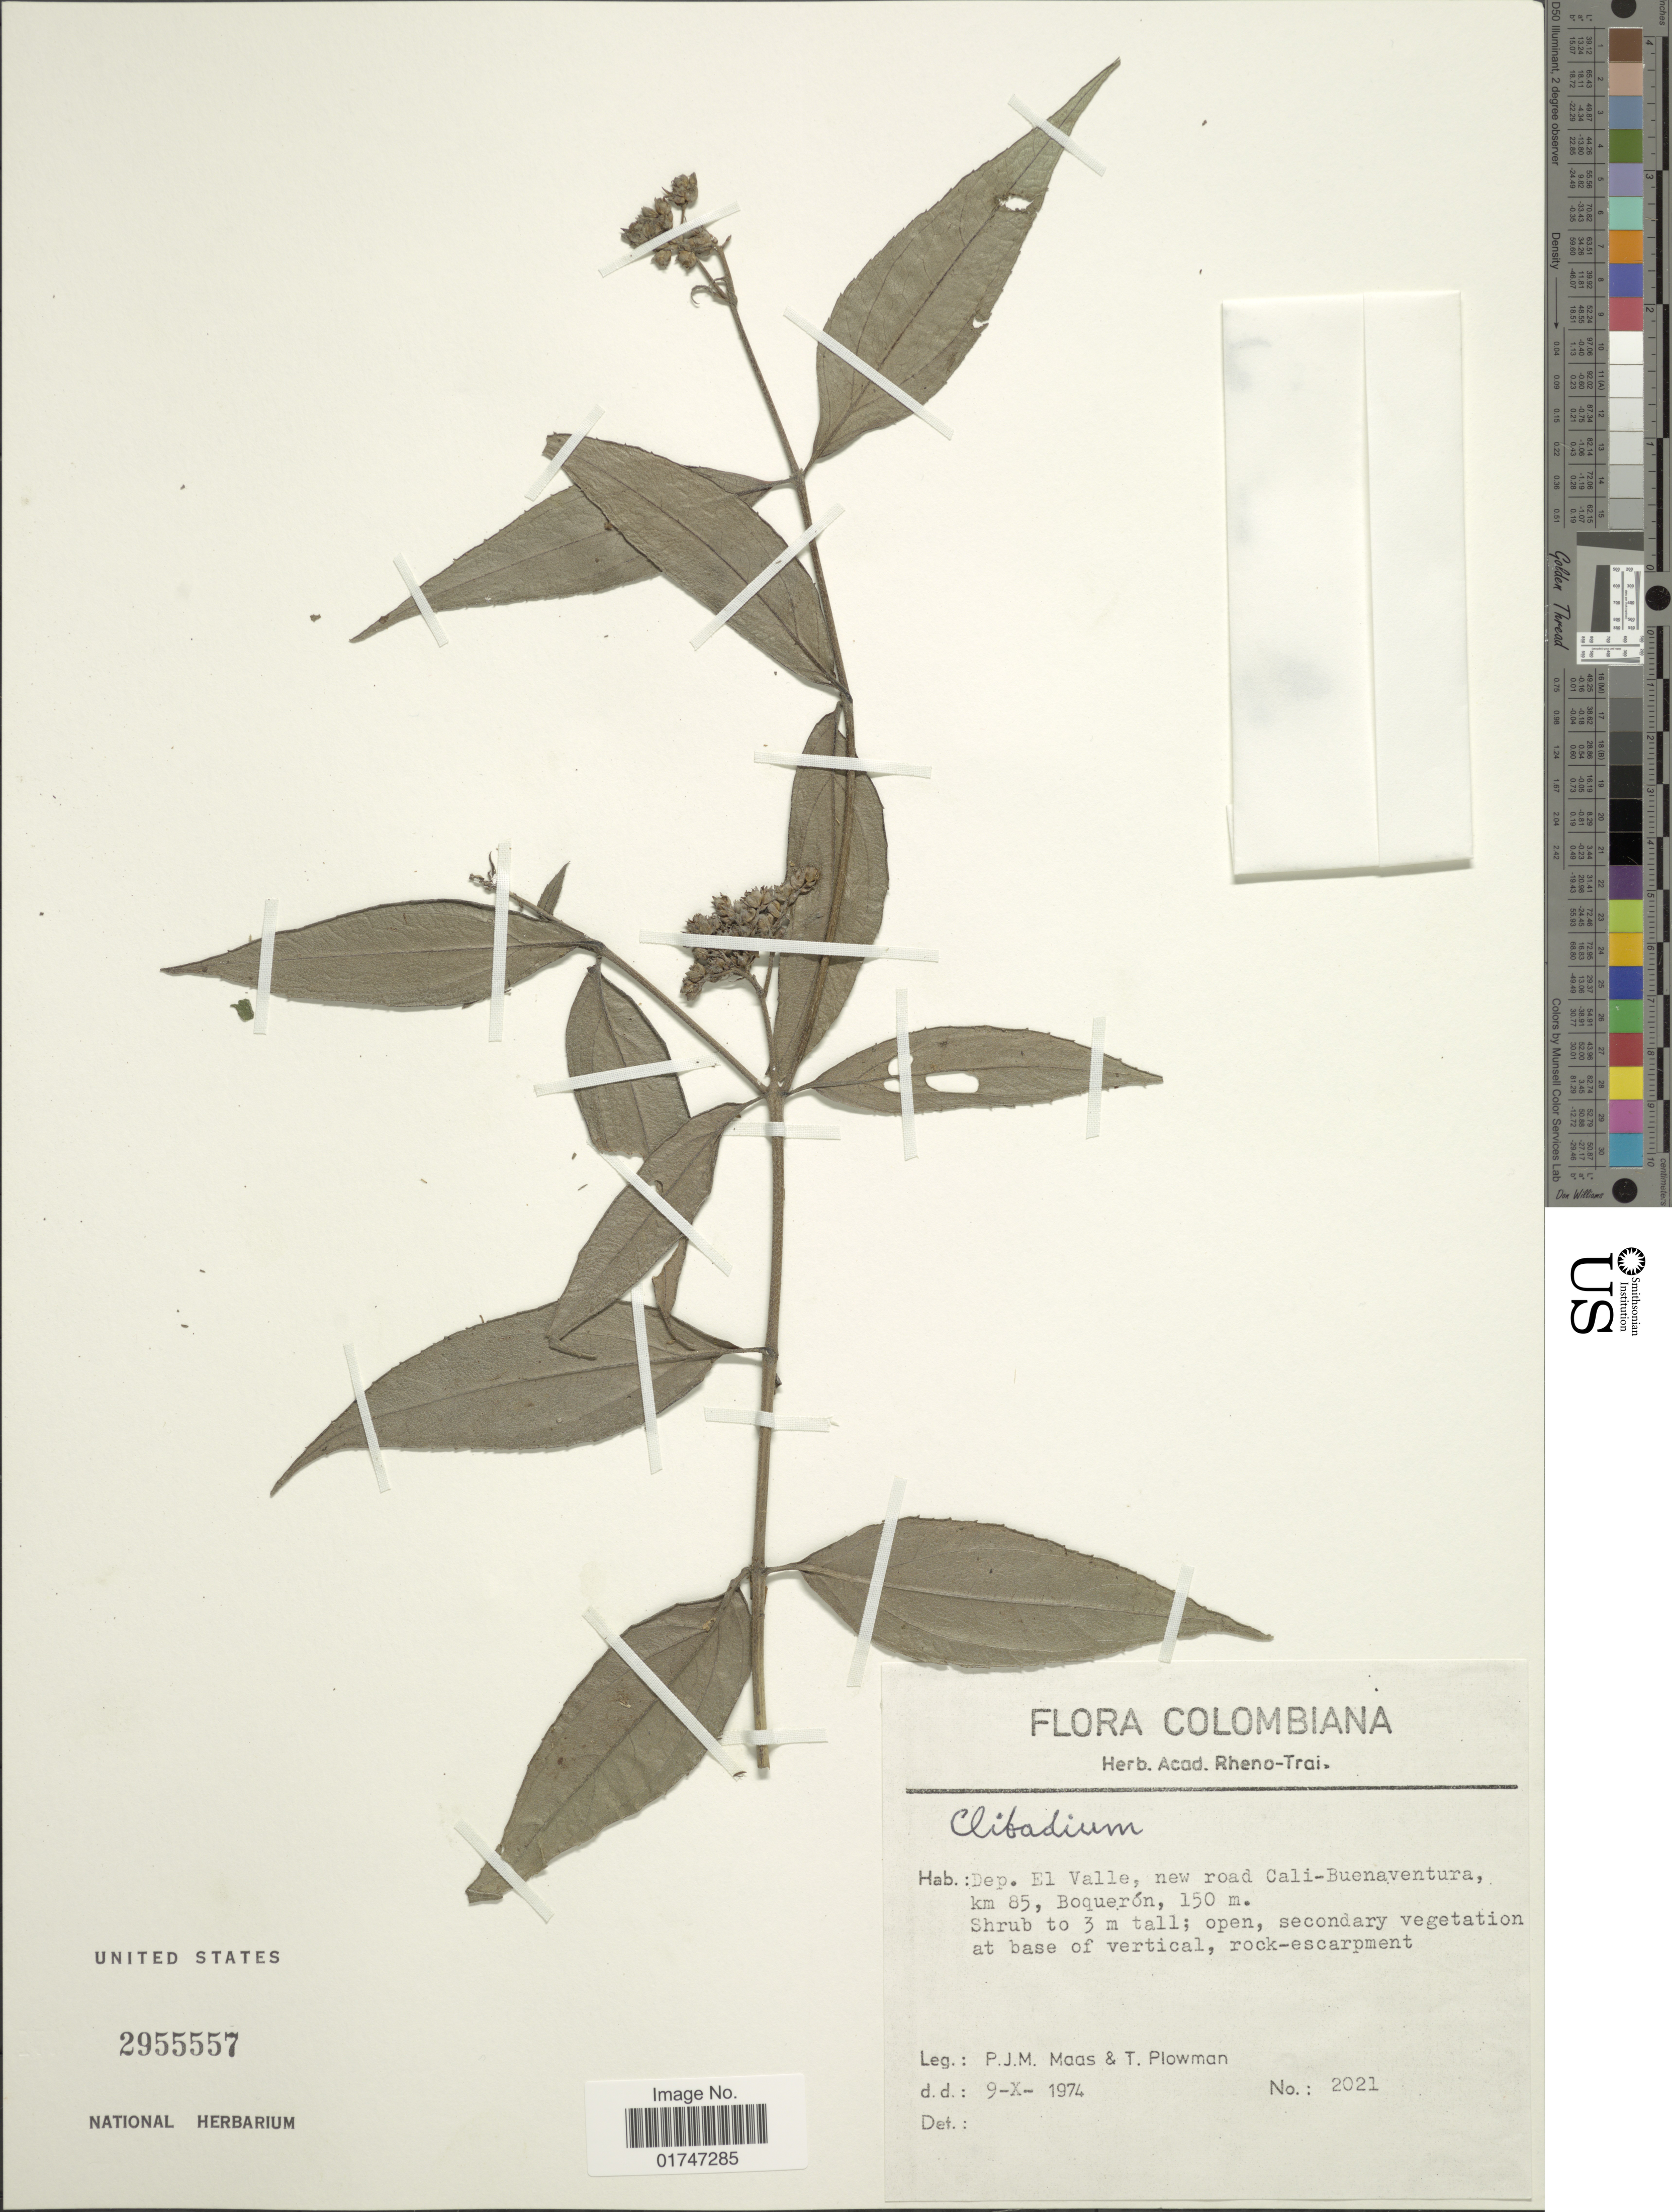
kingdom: Plantae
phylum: Tracheophyta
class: Magnoliopsida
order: Asterales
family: Asteraceae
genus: Clibadium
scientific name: Clibadium sp.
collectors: P. Maas & T. Plowman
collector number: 2021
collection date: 1974-10-09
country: Colombia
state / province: Valle del Cauca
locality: Dep. El Valle, new road Cali-Buenaventura, km 85, Boquerón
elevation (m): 150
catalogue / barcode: US 2955557